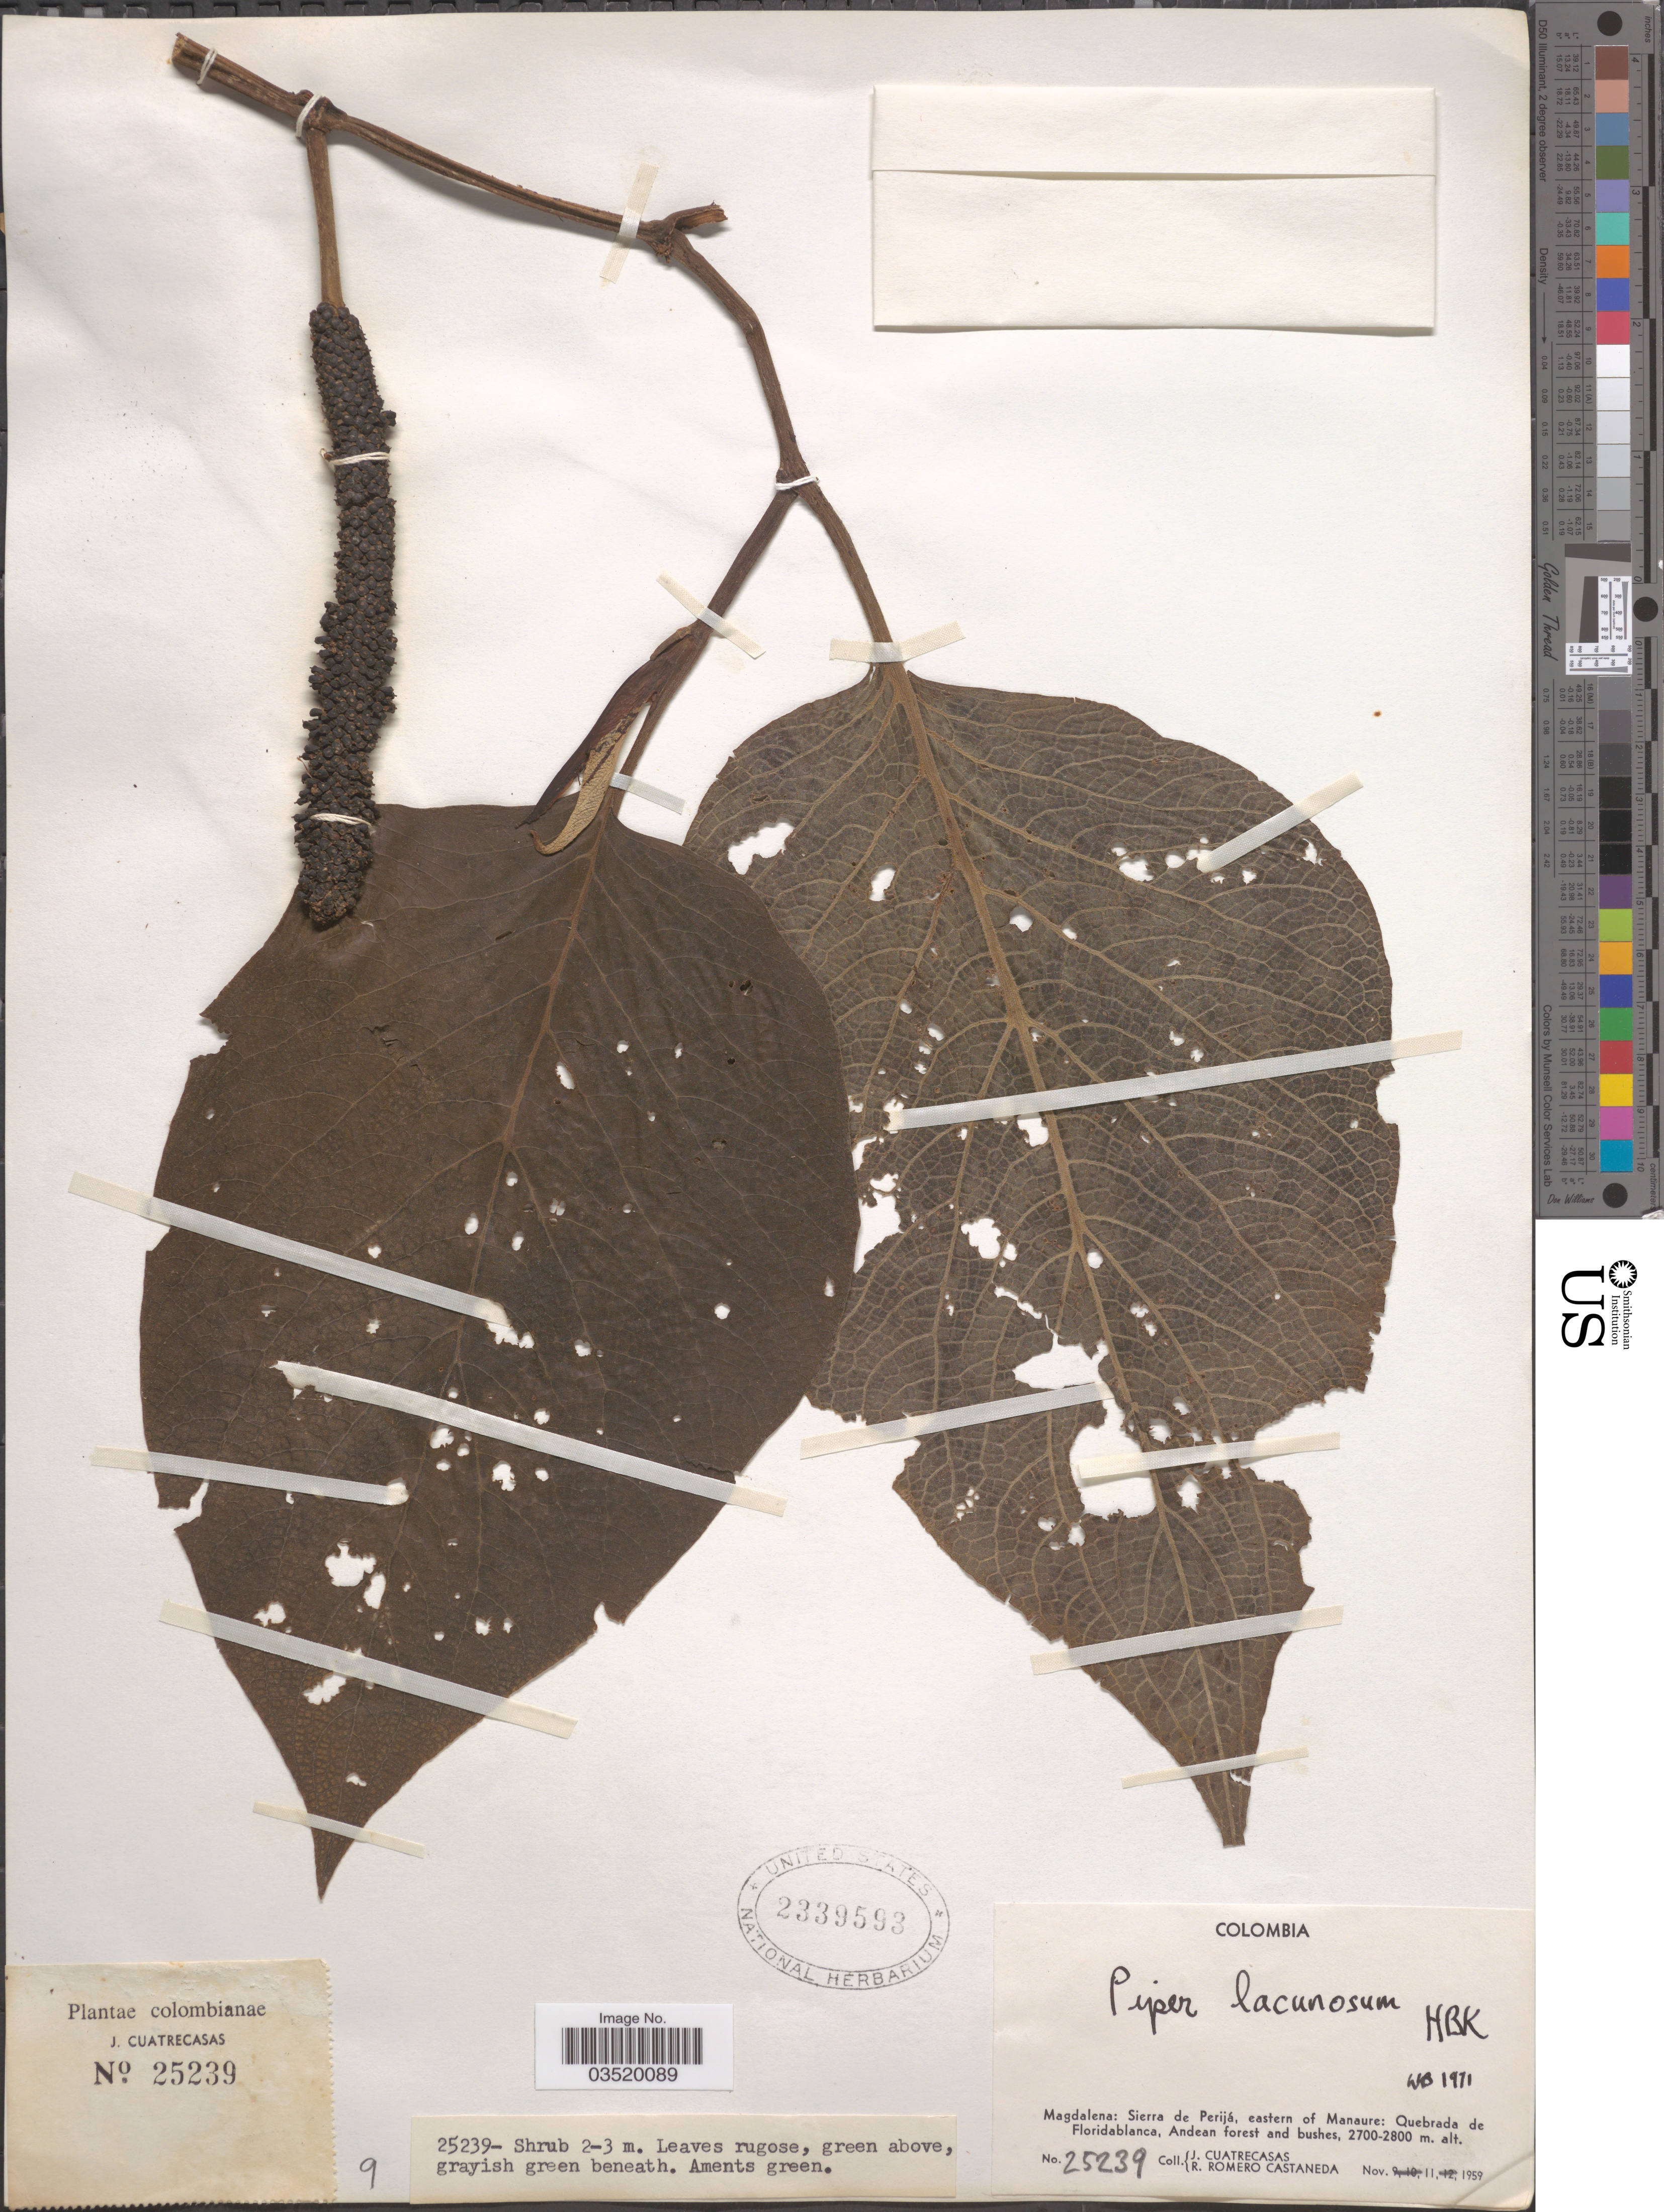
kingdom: Plantae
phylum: Tracheophyta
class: Magnoliopsida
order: Piperales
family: Piperaceae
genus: Piper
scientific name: Piper lacunosum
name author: Kunth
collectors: J. Cuatrecasas & R. Romero Castañeda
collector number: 25239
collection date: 1959-11-11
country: Colombia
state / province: Magdalena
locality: Sierra de Perijá, eastern of Manaure: Quebrada de Floridablanca, Andean forest and bushes.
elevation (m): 2700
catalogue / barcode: US 2339593